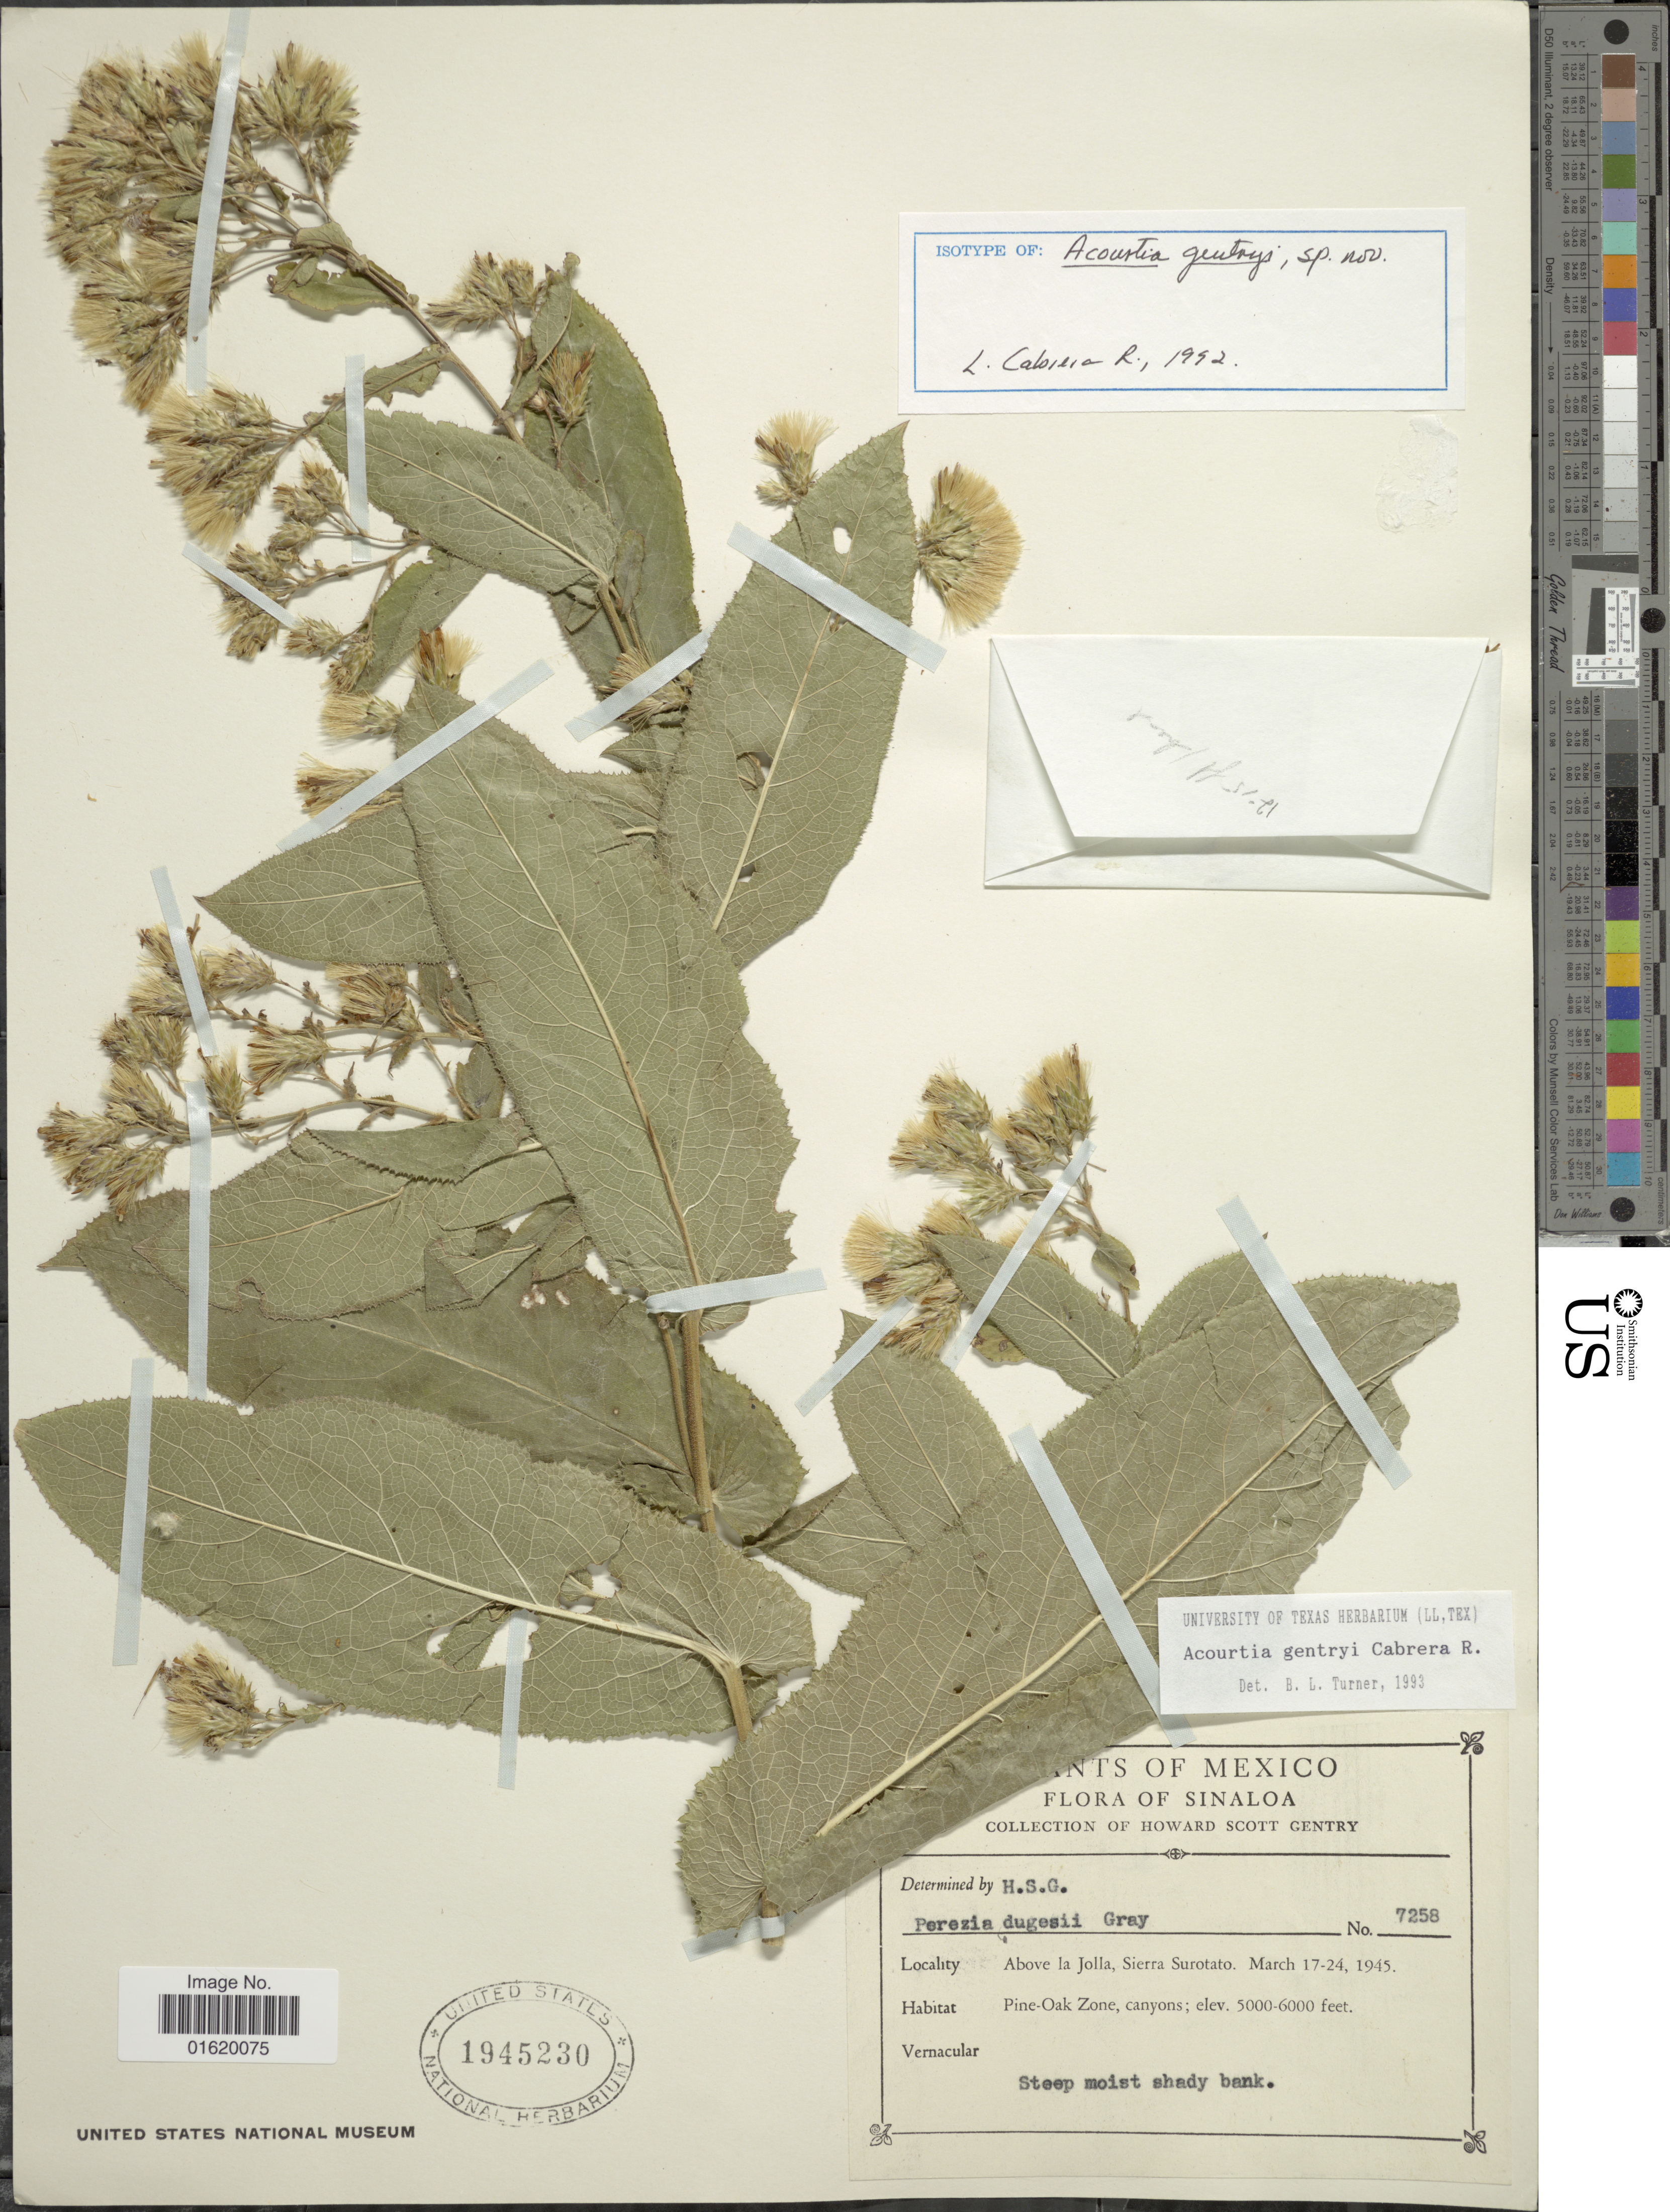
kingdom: Plantae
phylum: Tracheophyta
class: Magnoliopsida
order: Asterales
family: Asteraceae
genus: Acourtia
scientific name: Acourtia gentryi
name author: L. Cabrera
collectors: H. S. Gentry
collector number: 7258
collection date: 1945-03-17/1945-03-24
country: Mexico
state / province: Sinaloa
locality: Above la Jolla, Sierra Surotato, Pine-oak Zone, canyons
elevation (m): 1524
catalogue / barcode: US 1945230